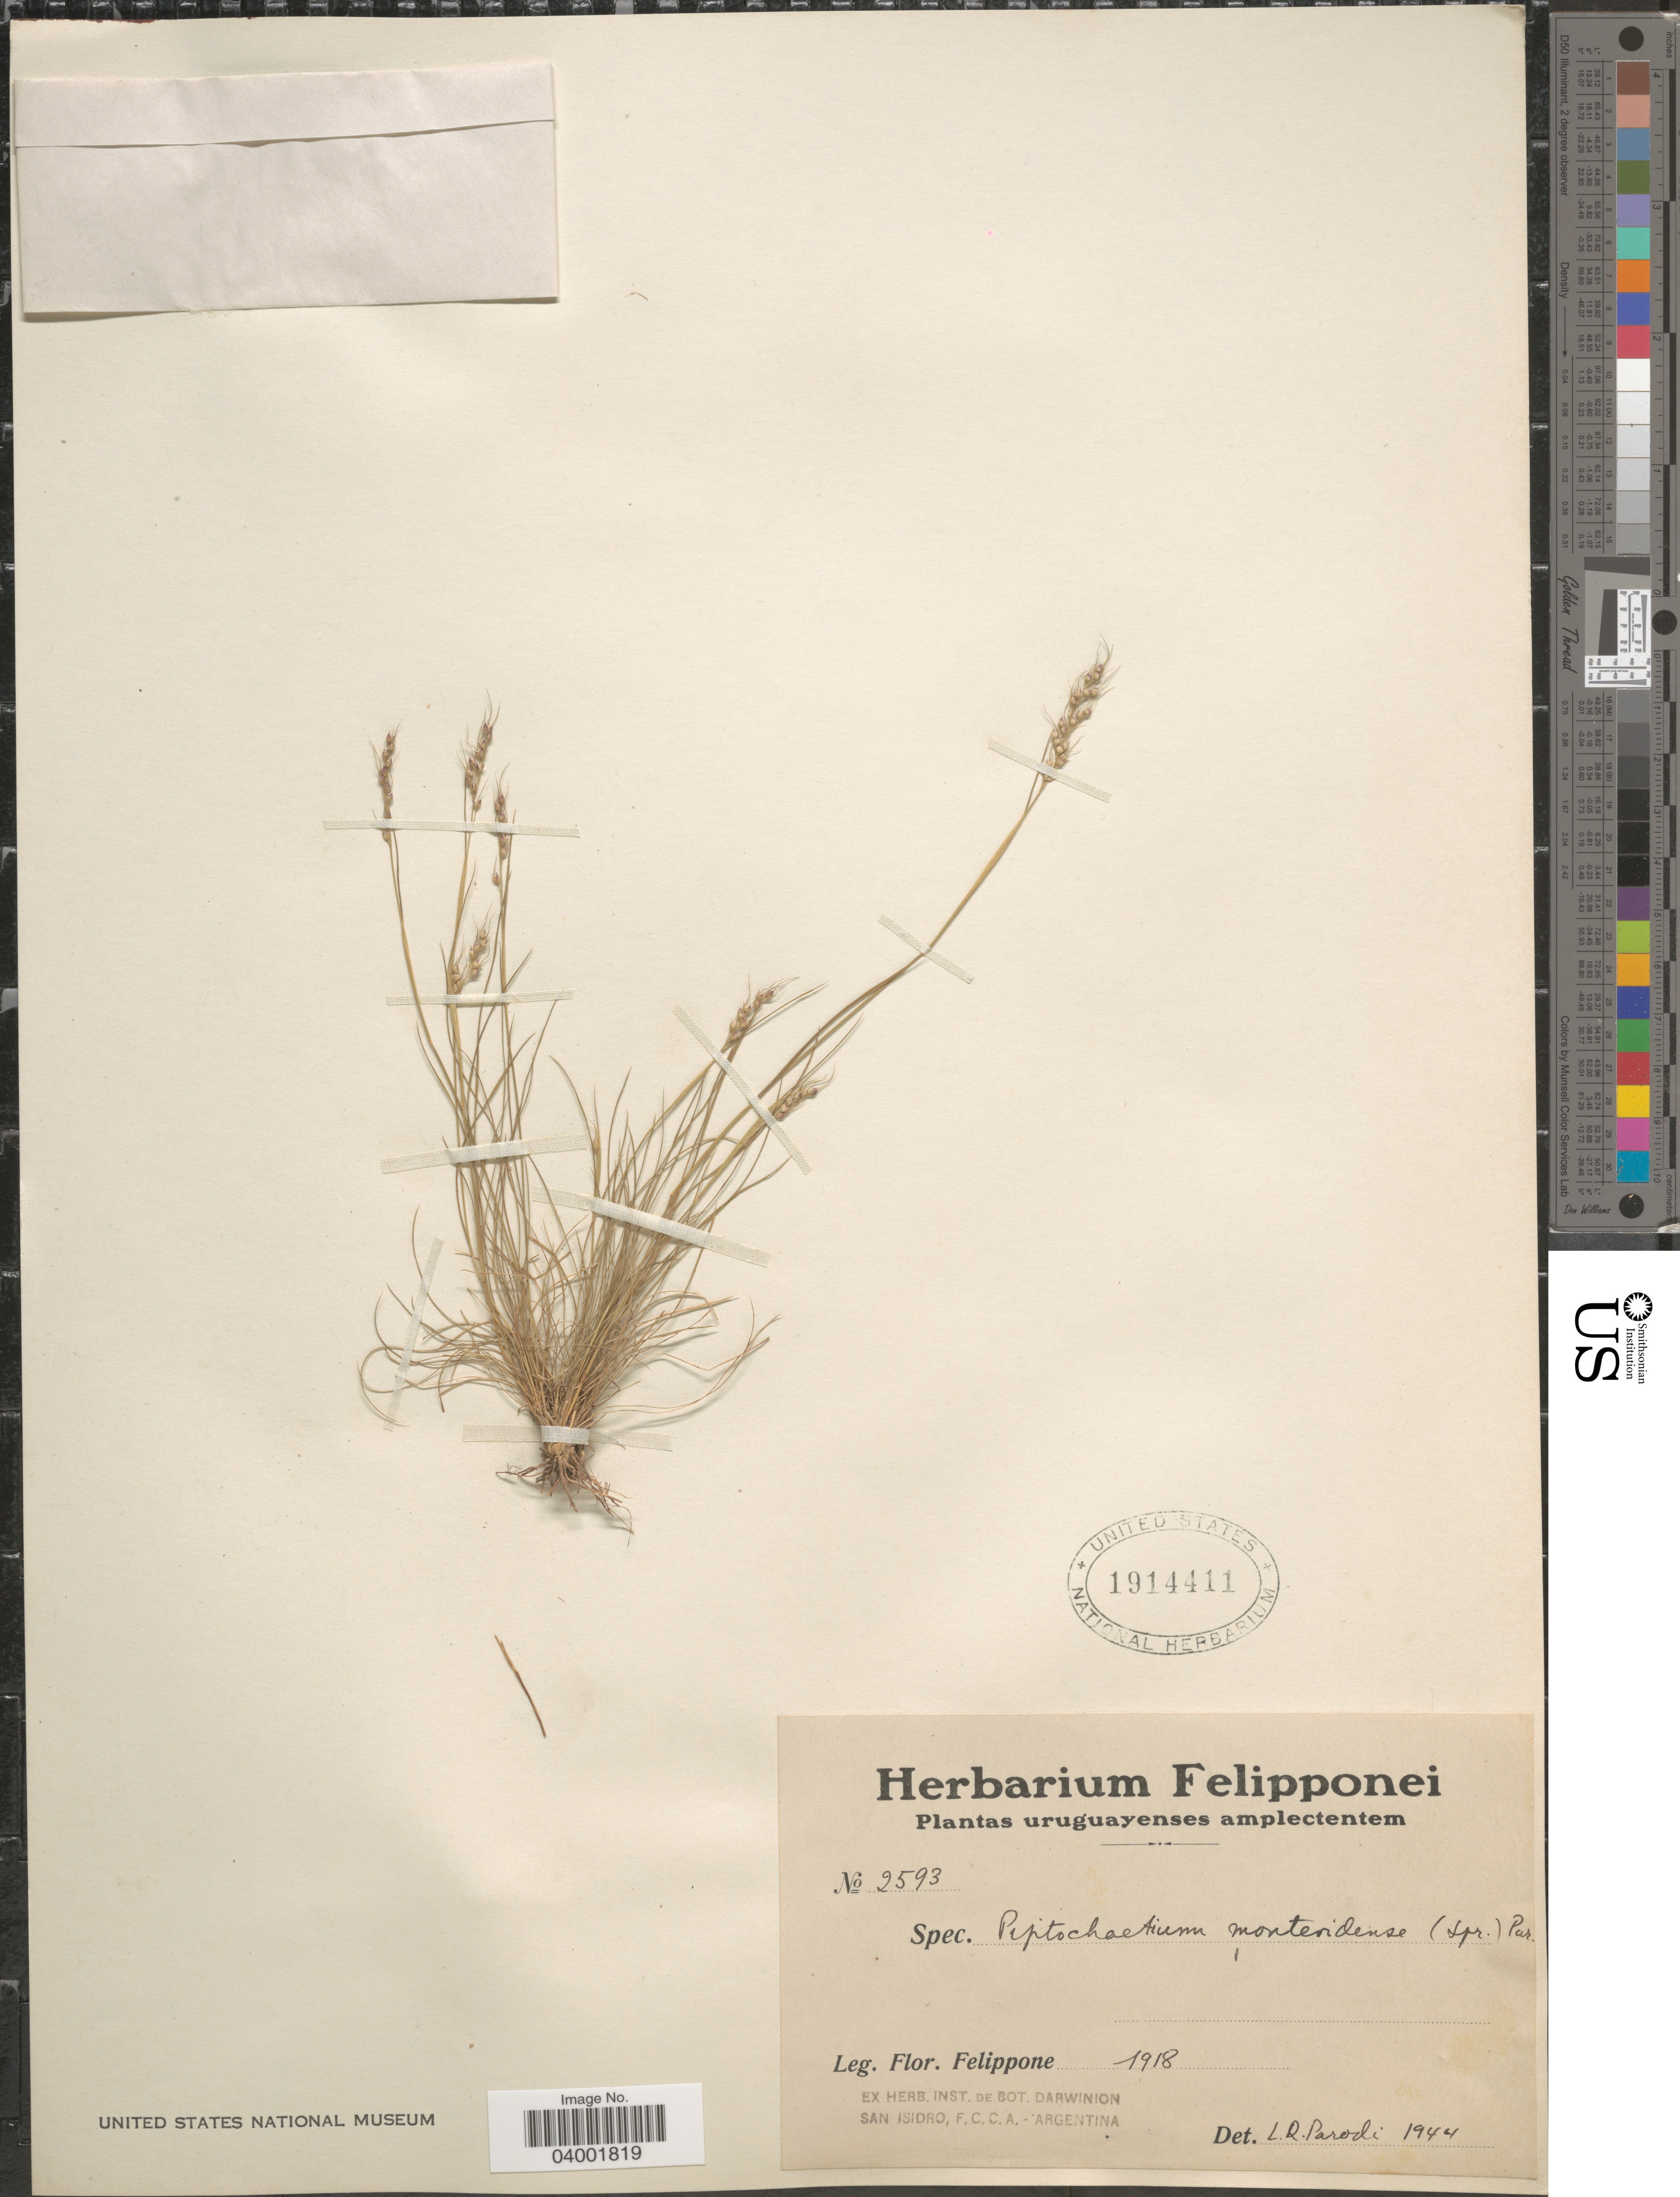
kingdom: Plantae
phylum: Tracheophyta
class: Liliopsida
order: Poales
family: Poaceae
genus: Piptochaetium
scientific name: Piptochaetium montevidense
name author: (Spreng.) Parodi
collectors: F. Felippone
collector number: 2593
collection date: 1918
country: Uruguay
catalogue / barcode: US 1914411